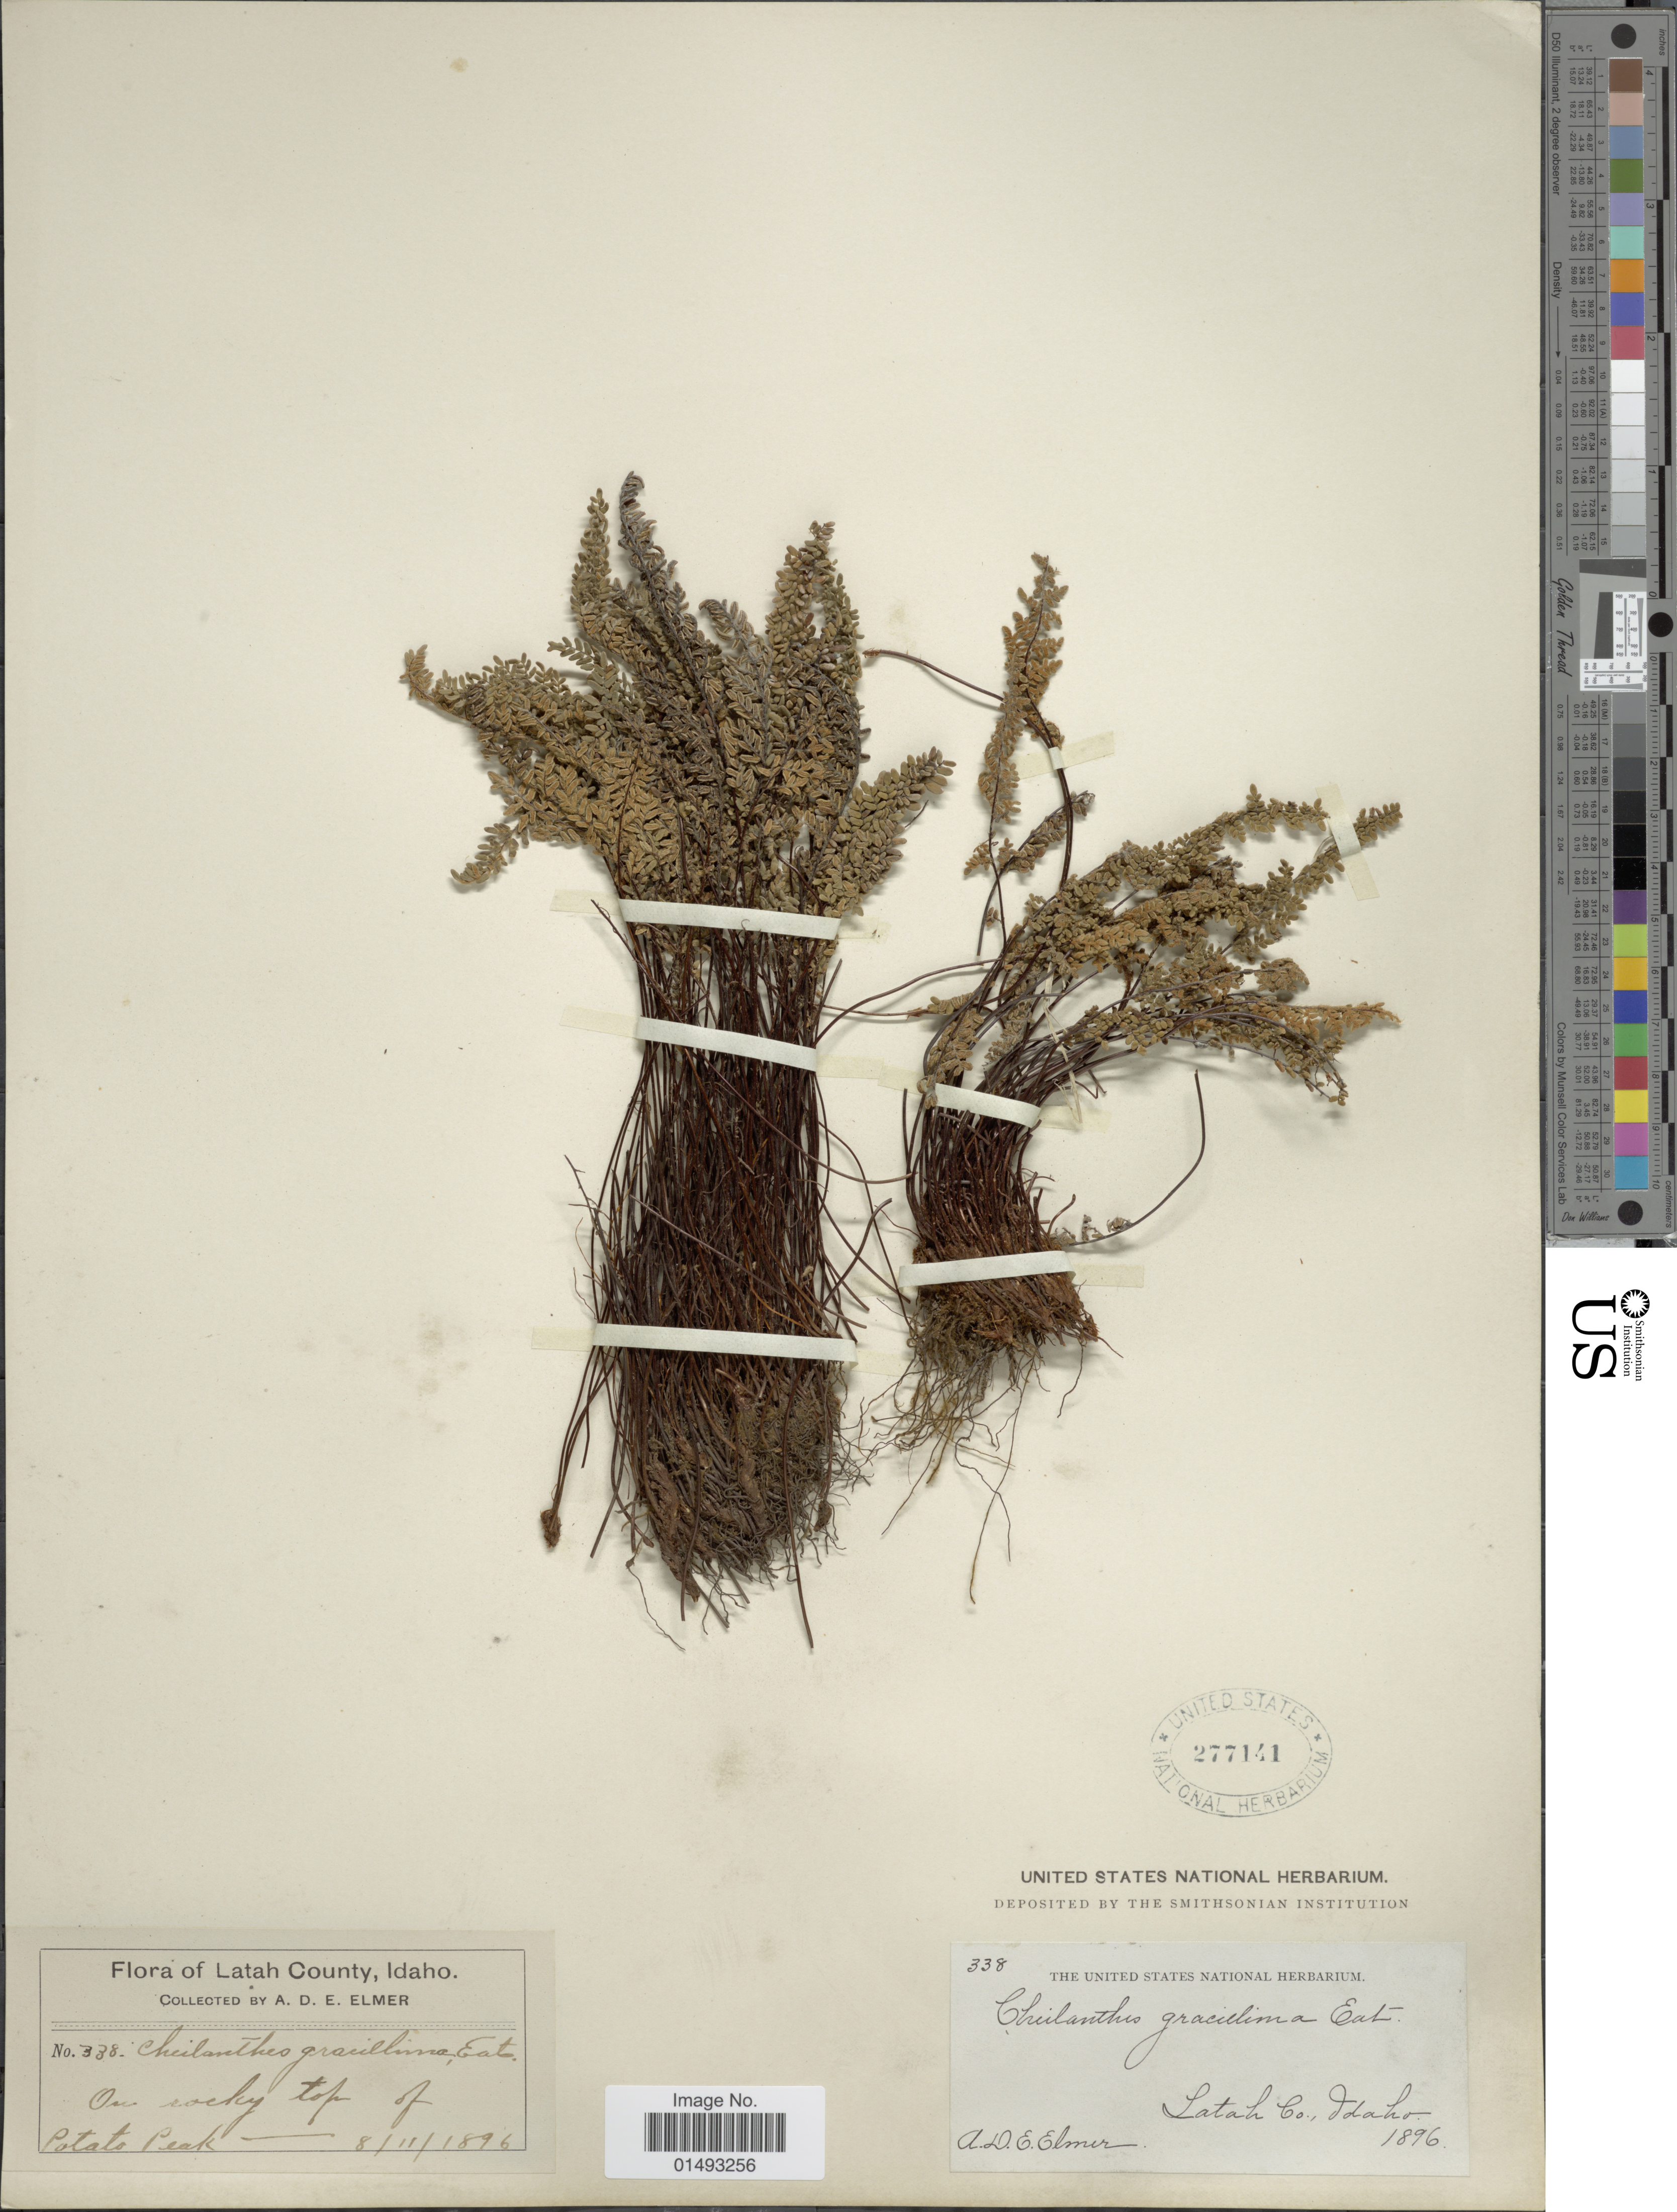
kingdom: Plantae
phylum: Tracheophyta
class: Polypodiopsida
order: Polypodiales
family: Pteridaceae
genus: Myriopteris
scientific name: Myriopteris gracillima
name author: (D.C. Eaton) J. Sm.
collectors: A. D. E. Elmer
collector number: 338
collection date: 1896-11-08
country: United States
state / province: Idaho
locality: Latah County, On rocky top of Potato Peak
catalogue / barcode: US 277141